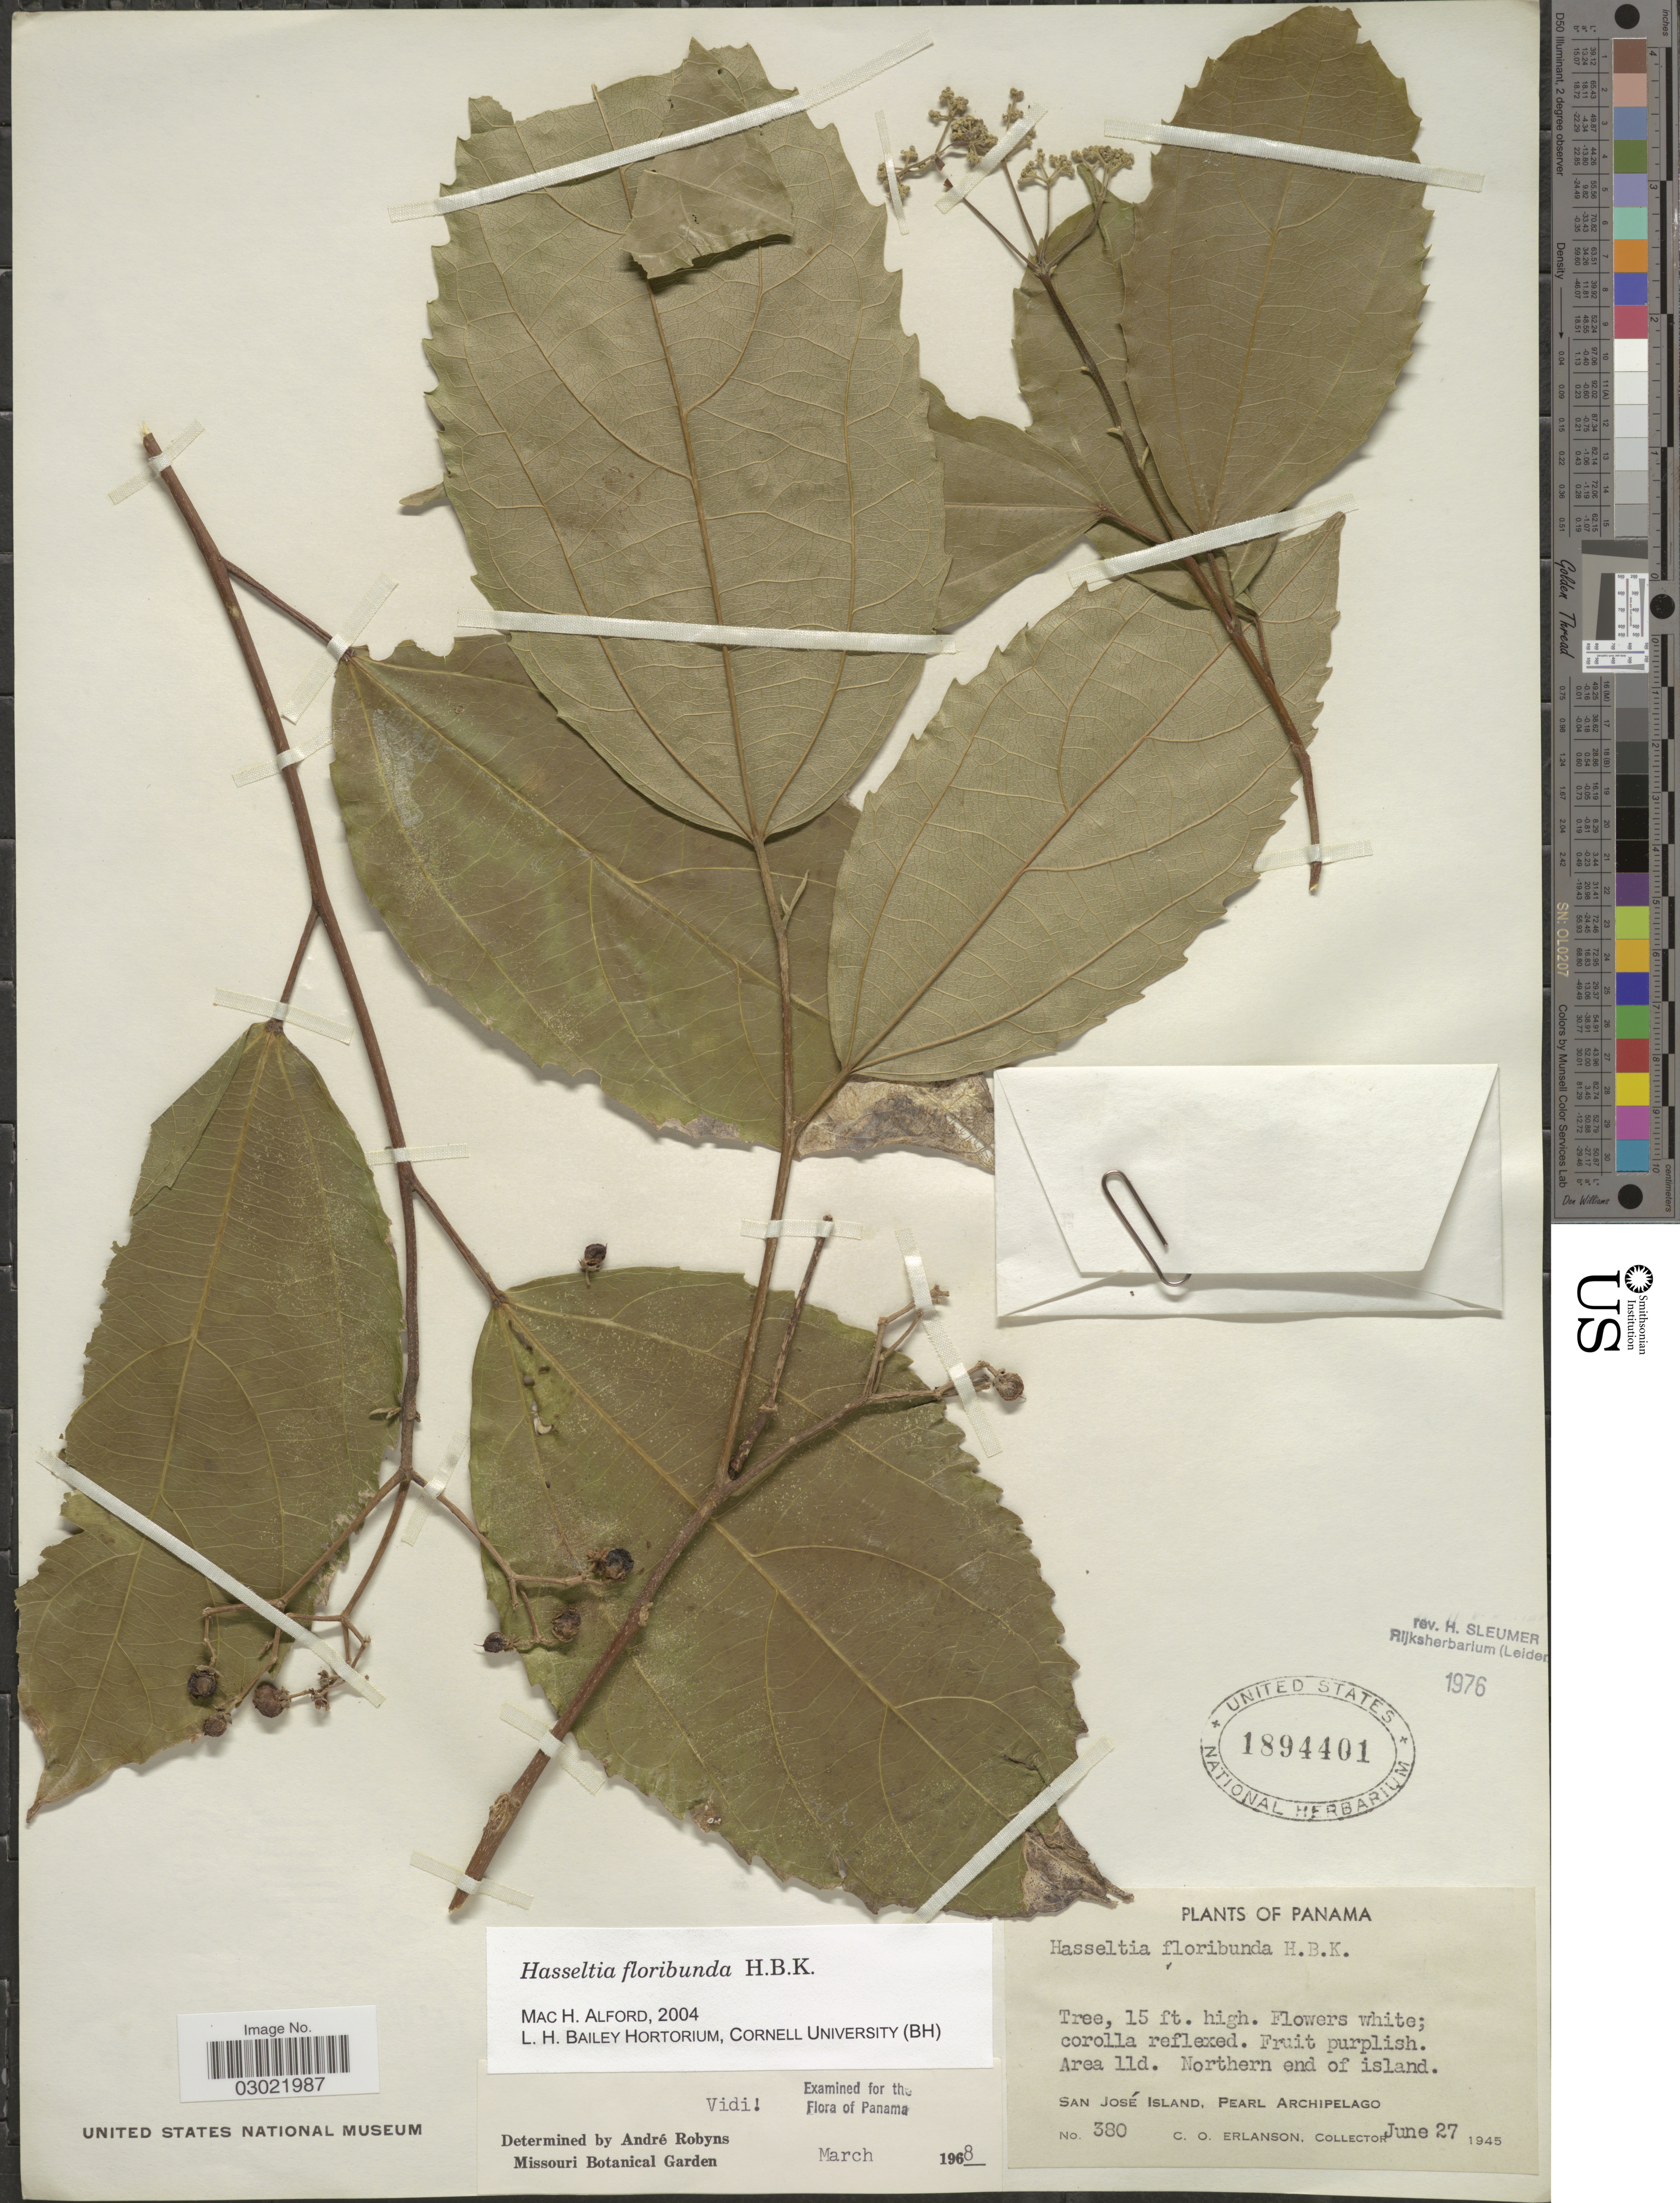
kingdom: Plantae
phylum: Tracheophyta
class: Magnoliopsida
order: Malpighiales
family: Salicaceae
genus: Hasseltia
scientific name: Hasseltia floribunda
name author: Kunth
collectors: C. O. Erlanson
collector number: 380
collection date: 1945-06-27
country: Panama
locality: Area lld. [unsure placement] Northern end of island. San José Island, Pearl Archipelago.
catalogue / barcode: US 1894401